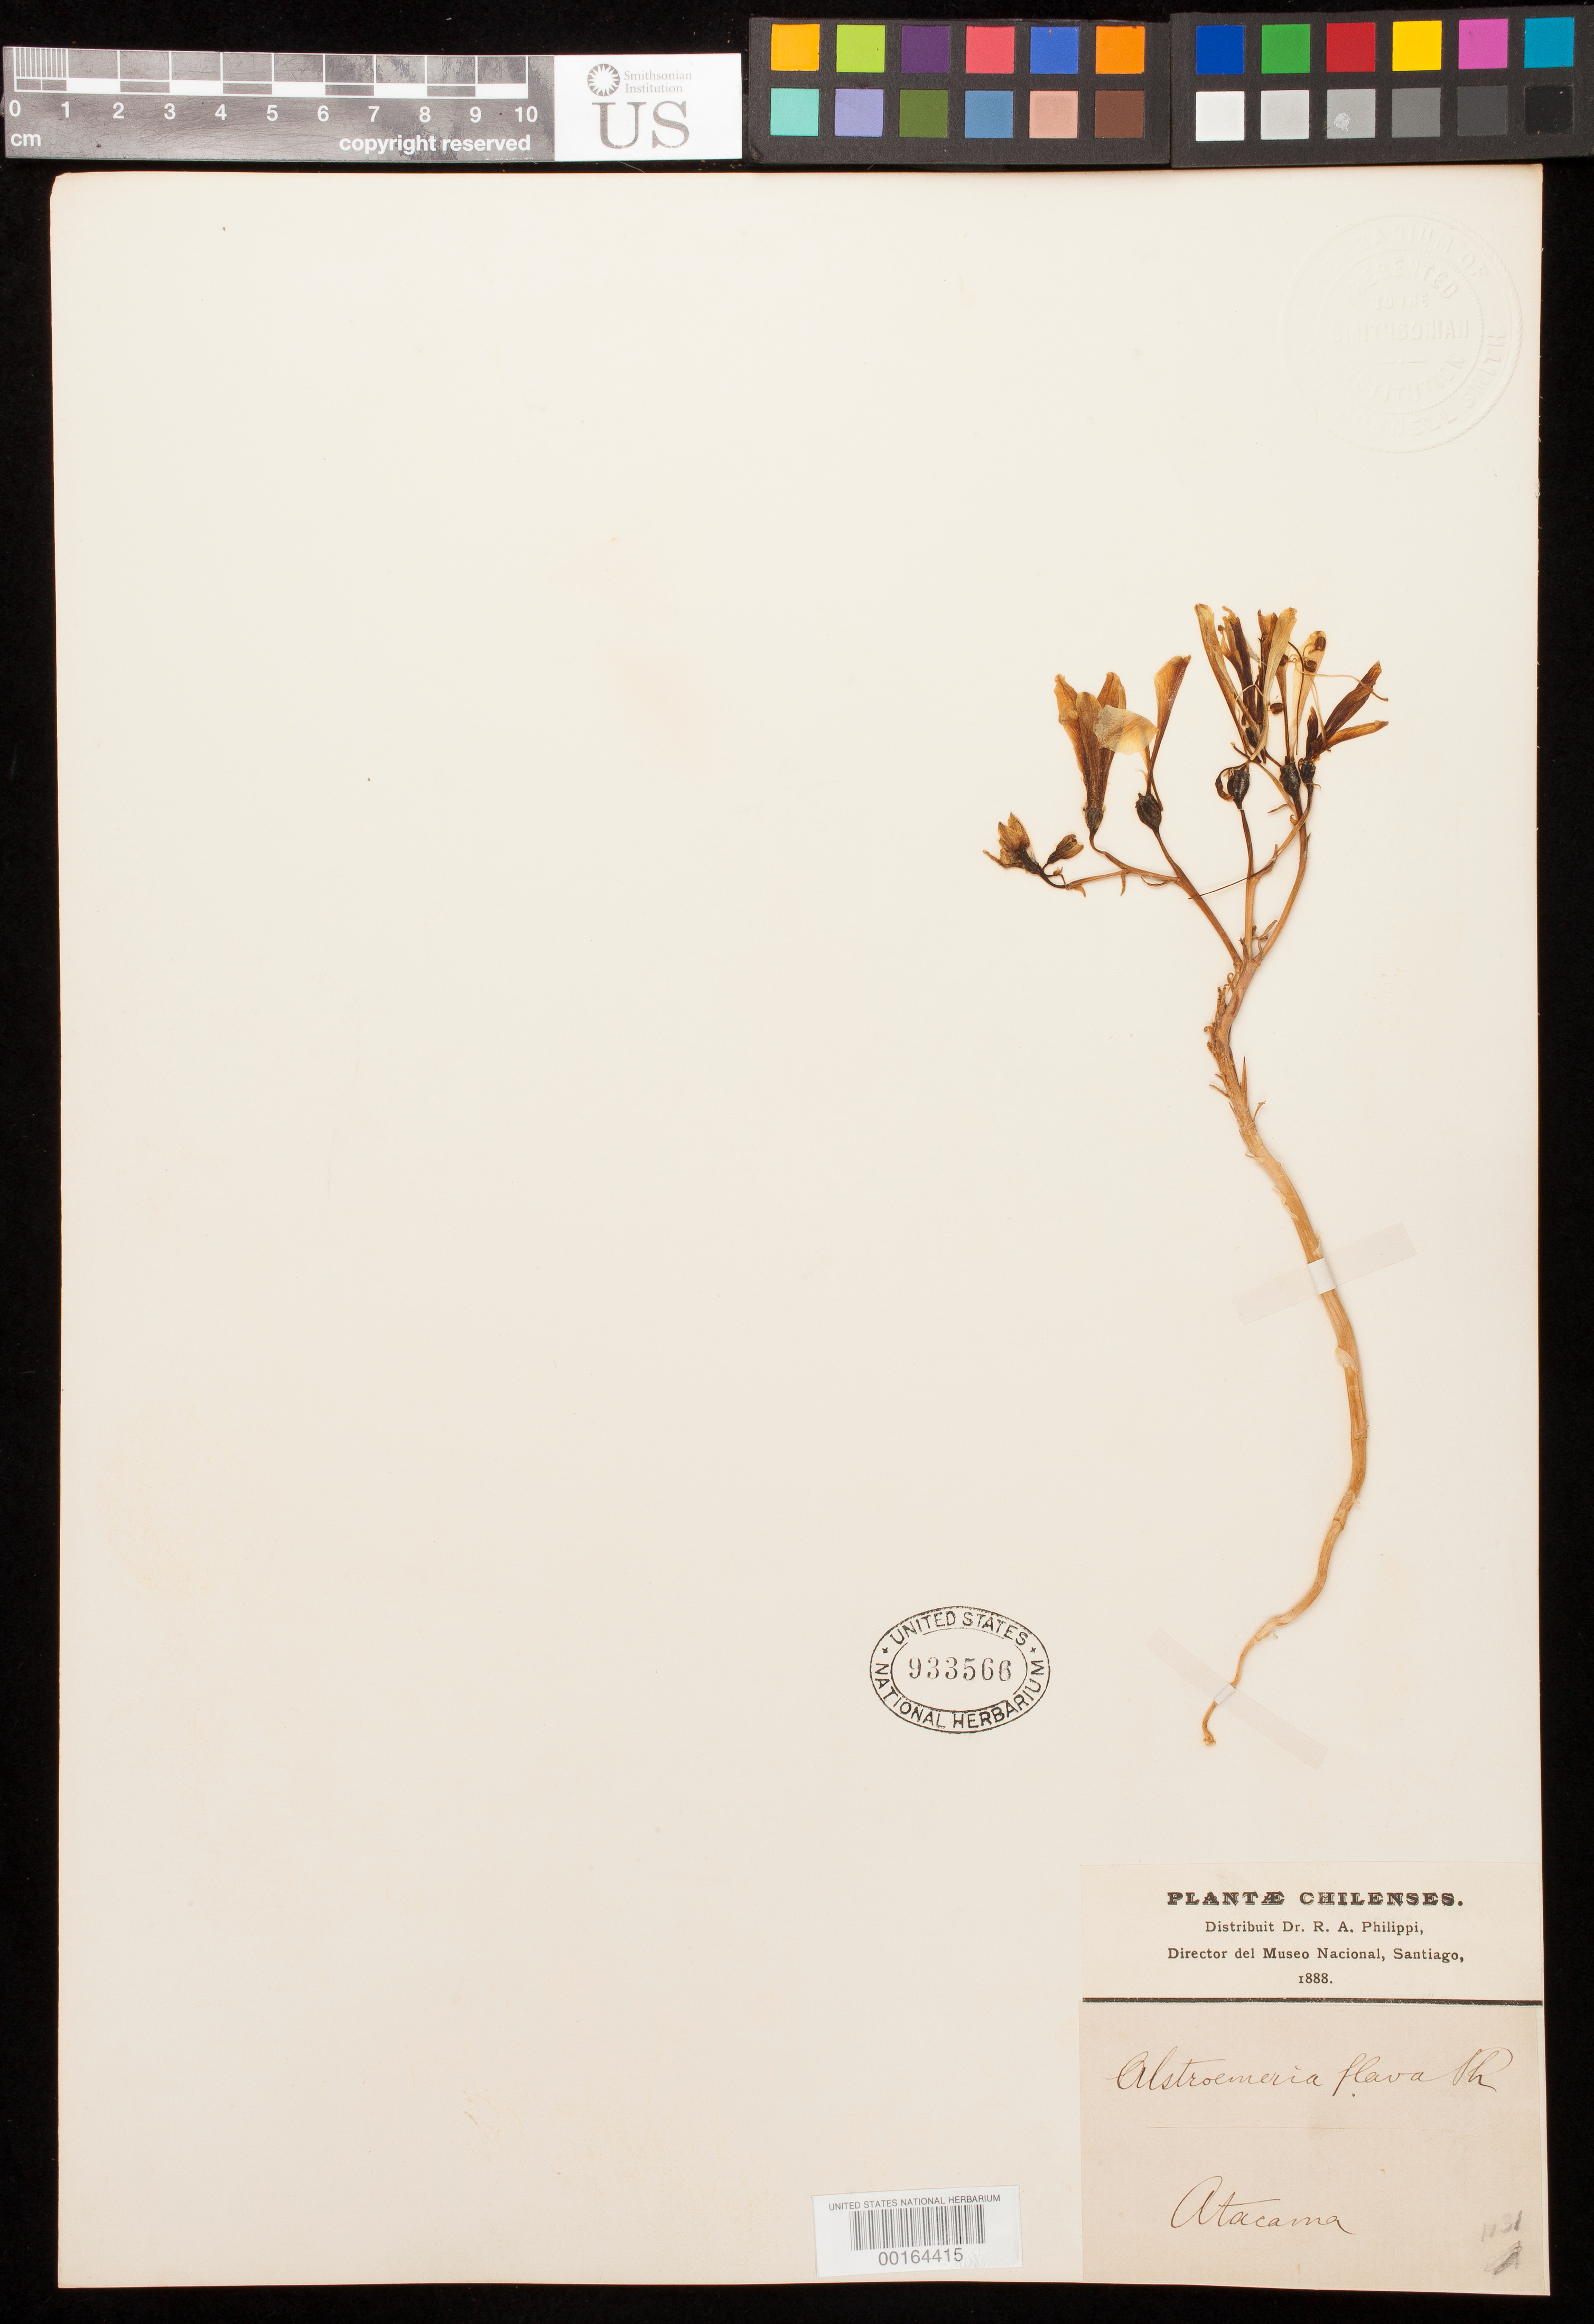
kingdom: Plantae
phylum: Tracheophyta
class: Liliopsida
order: Liliales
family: Alstroemeriaceae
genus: Alstroemeria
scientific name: Alstroemeria flava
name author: Phil.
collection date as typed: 1888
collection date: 1888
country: Chile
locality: Atacama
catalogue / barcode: US 933566